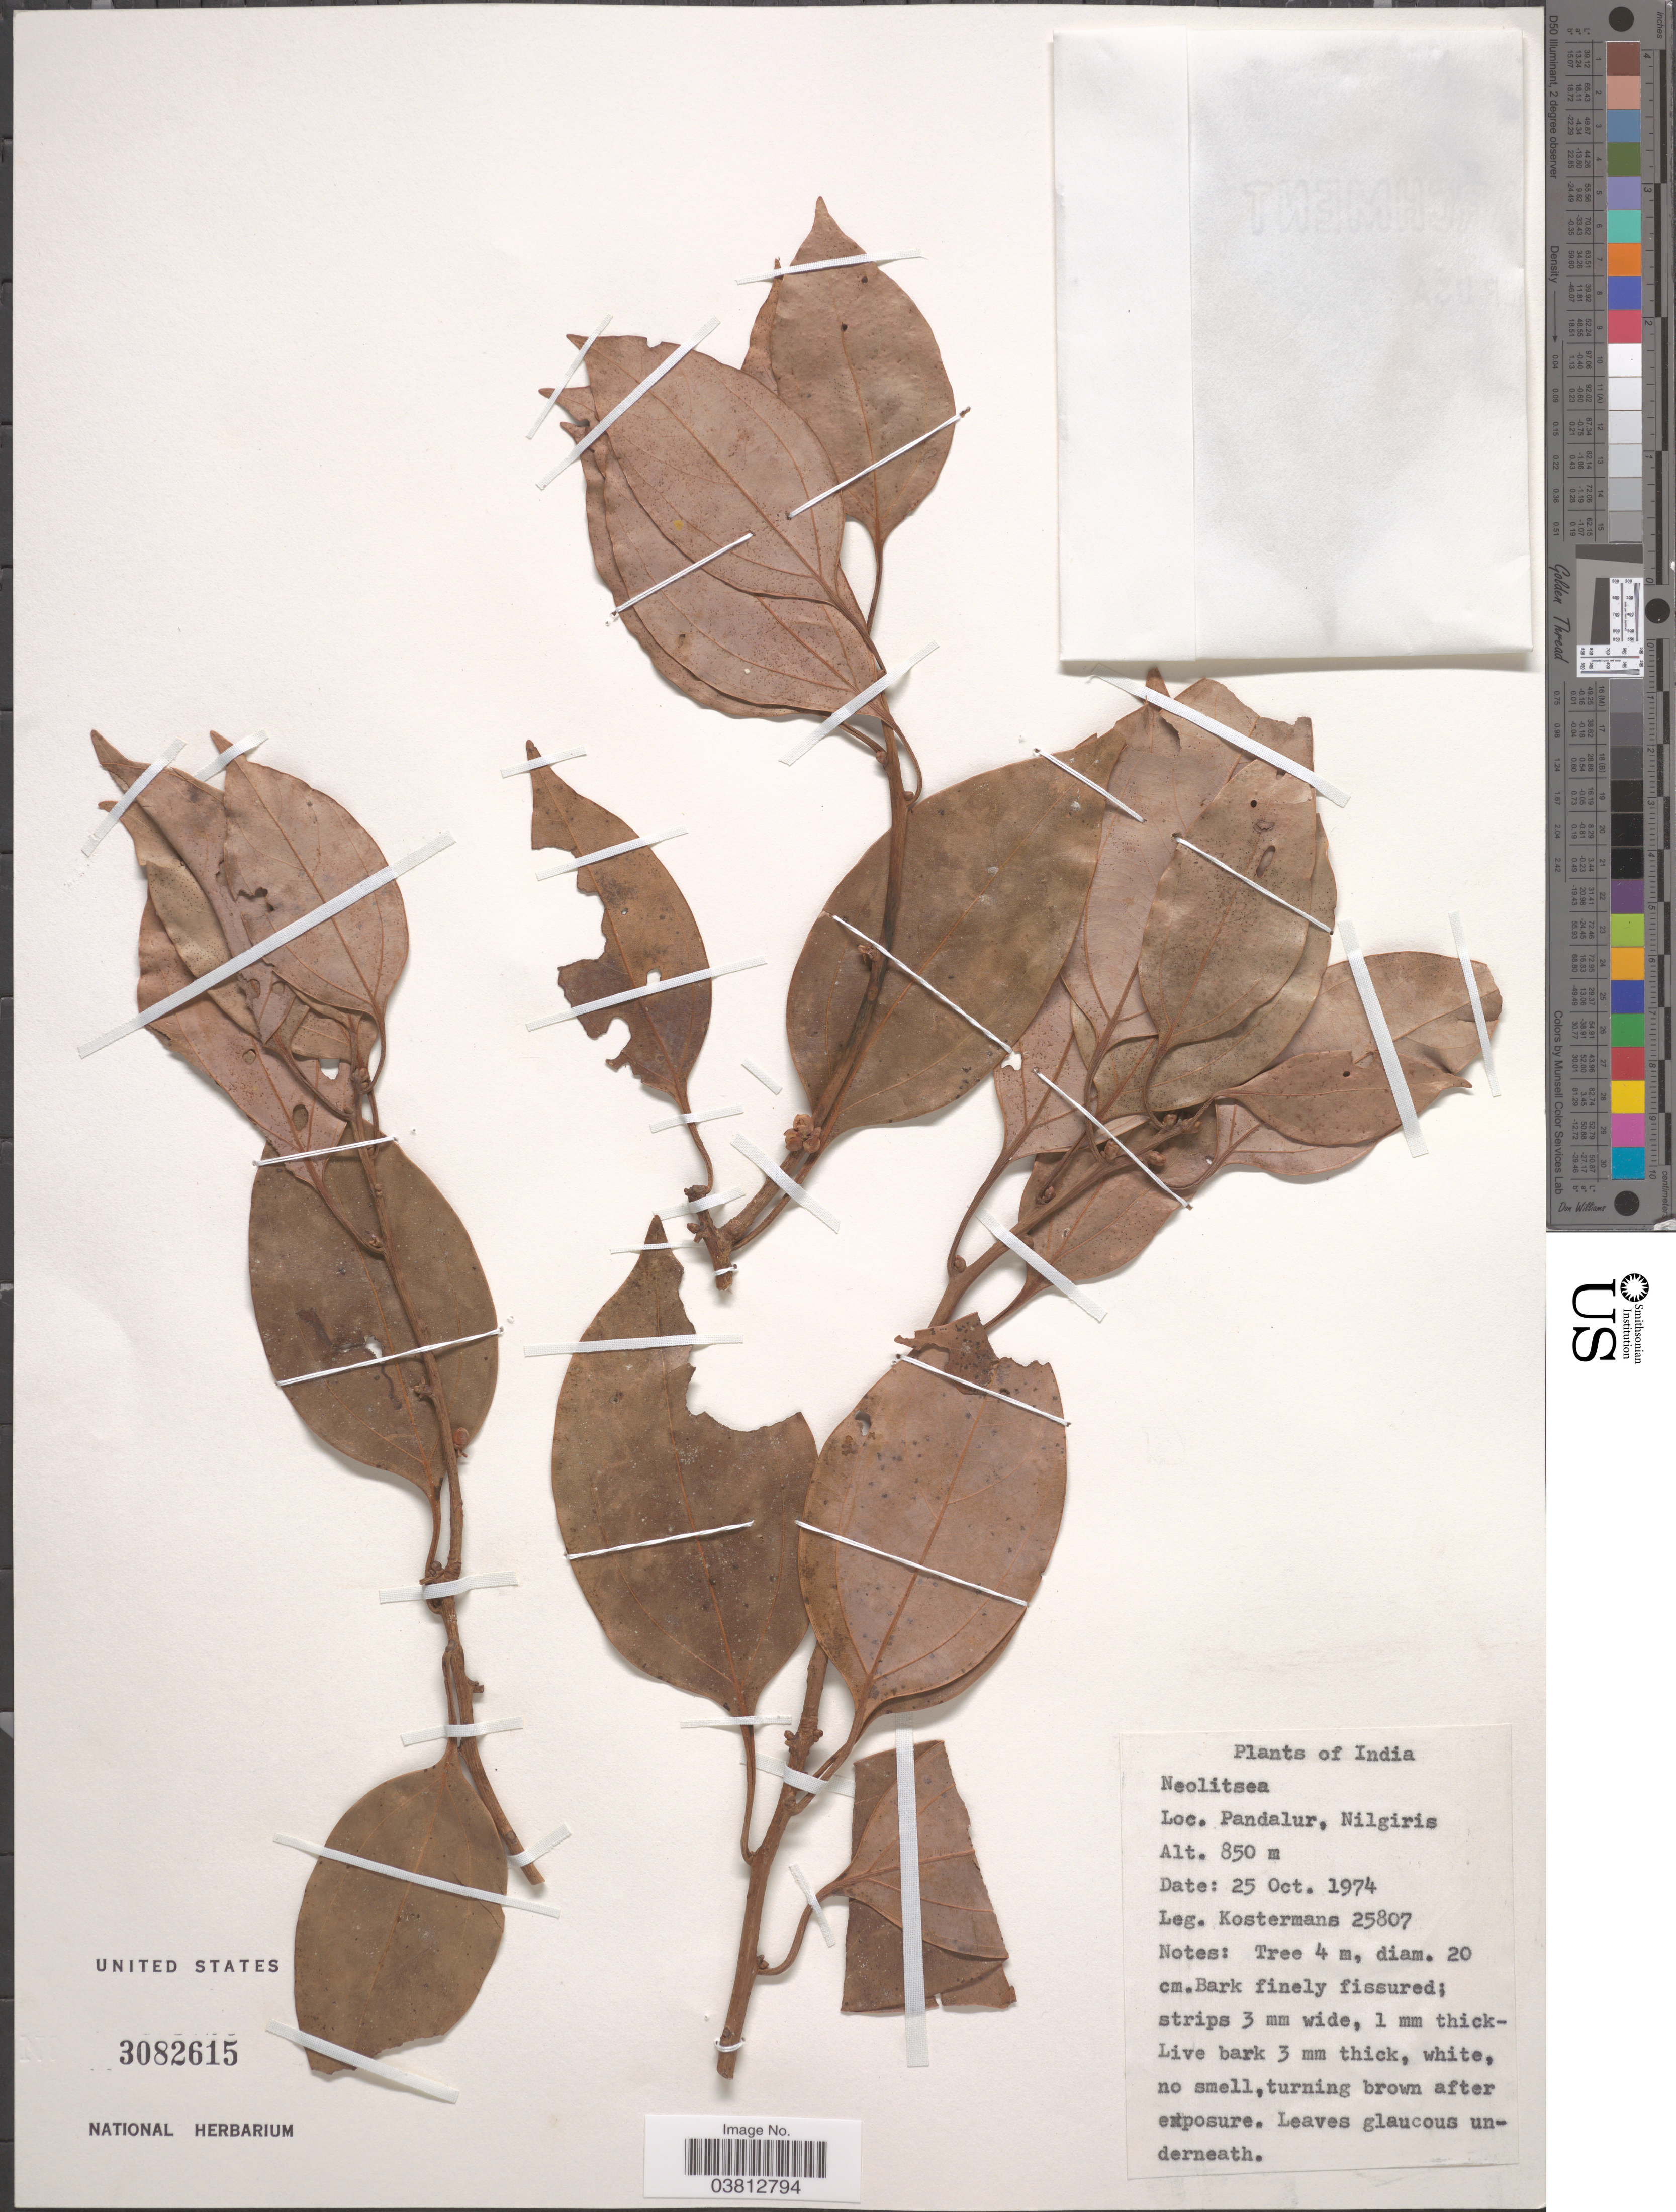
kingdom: Plantae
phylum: Tracheophyta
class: Magnoliopsida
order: Laurales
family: Lauraceae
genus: Neolitsea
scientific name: Neolitsea sp.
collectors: Kostermans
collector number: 25807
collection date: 1974-10-25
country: India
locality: Pandalur, Nilgiris.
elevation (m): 850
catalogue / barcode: US 3082615